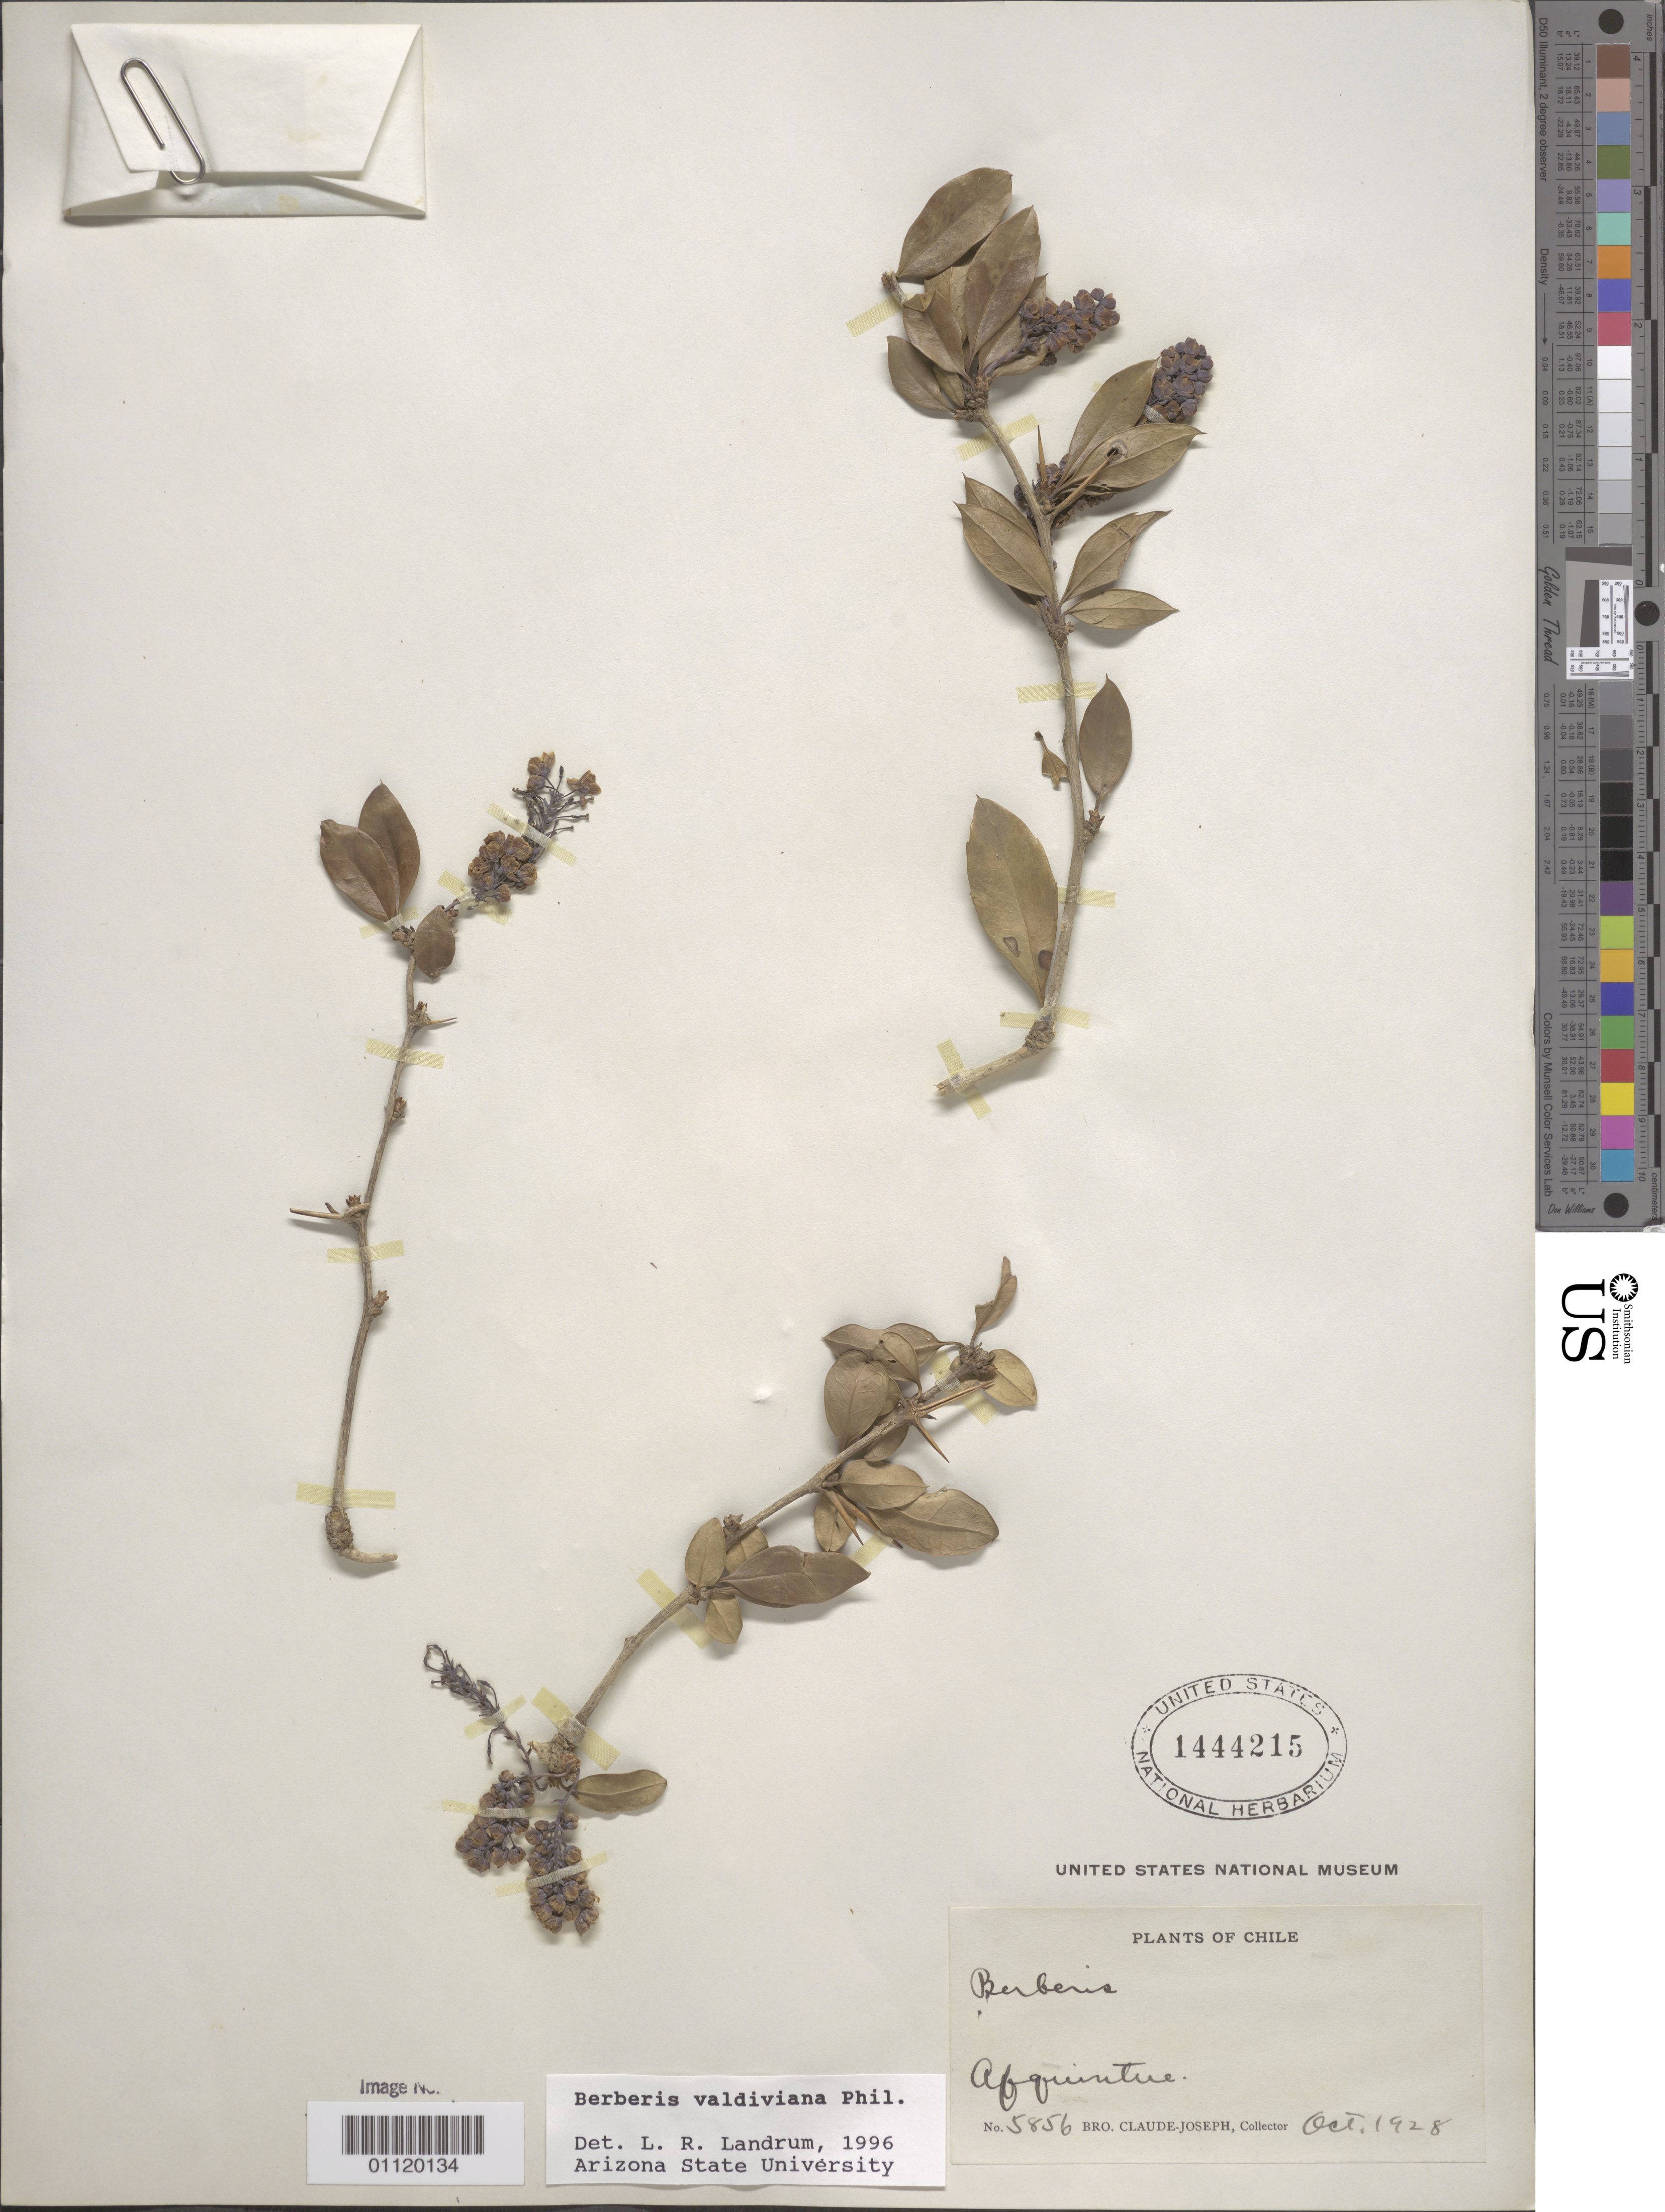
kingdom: Plantae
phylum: Tracheophyta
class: Magnoliopsida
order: Ranunculales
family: Berberidaceae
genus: Berberis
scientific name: Berberis valdiviana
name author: Phil.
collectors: Bro. Claude-Joseph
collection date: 1928-10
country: Chile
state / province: Araucanía (IX)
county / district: Cautin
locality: Afquintue.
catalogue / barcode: US 1444215